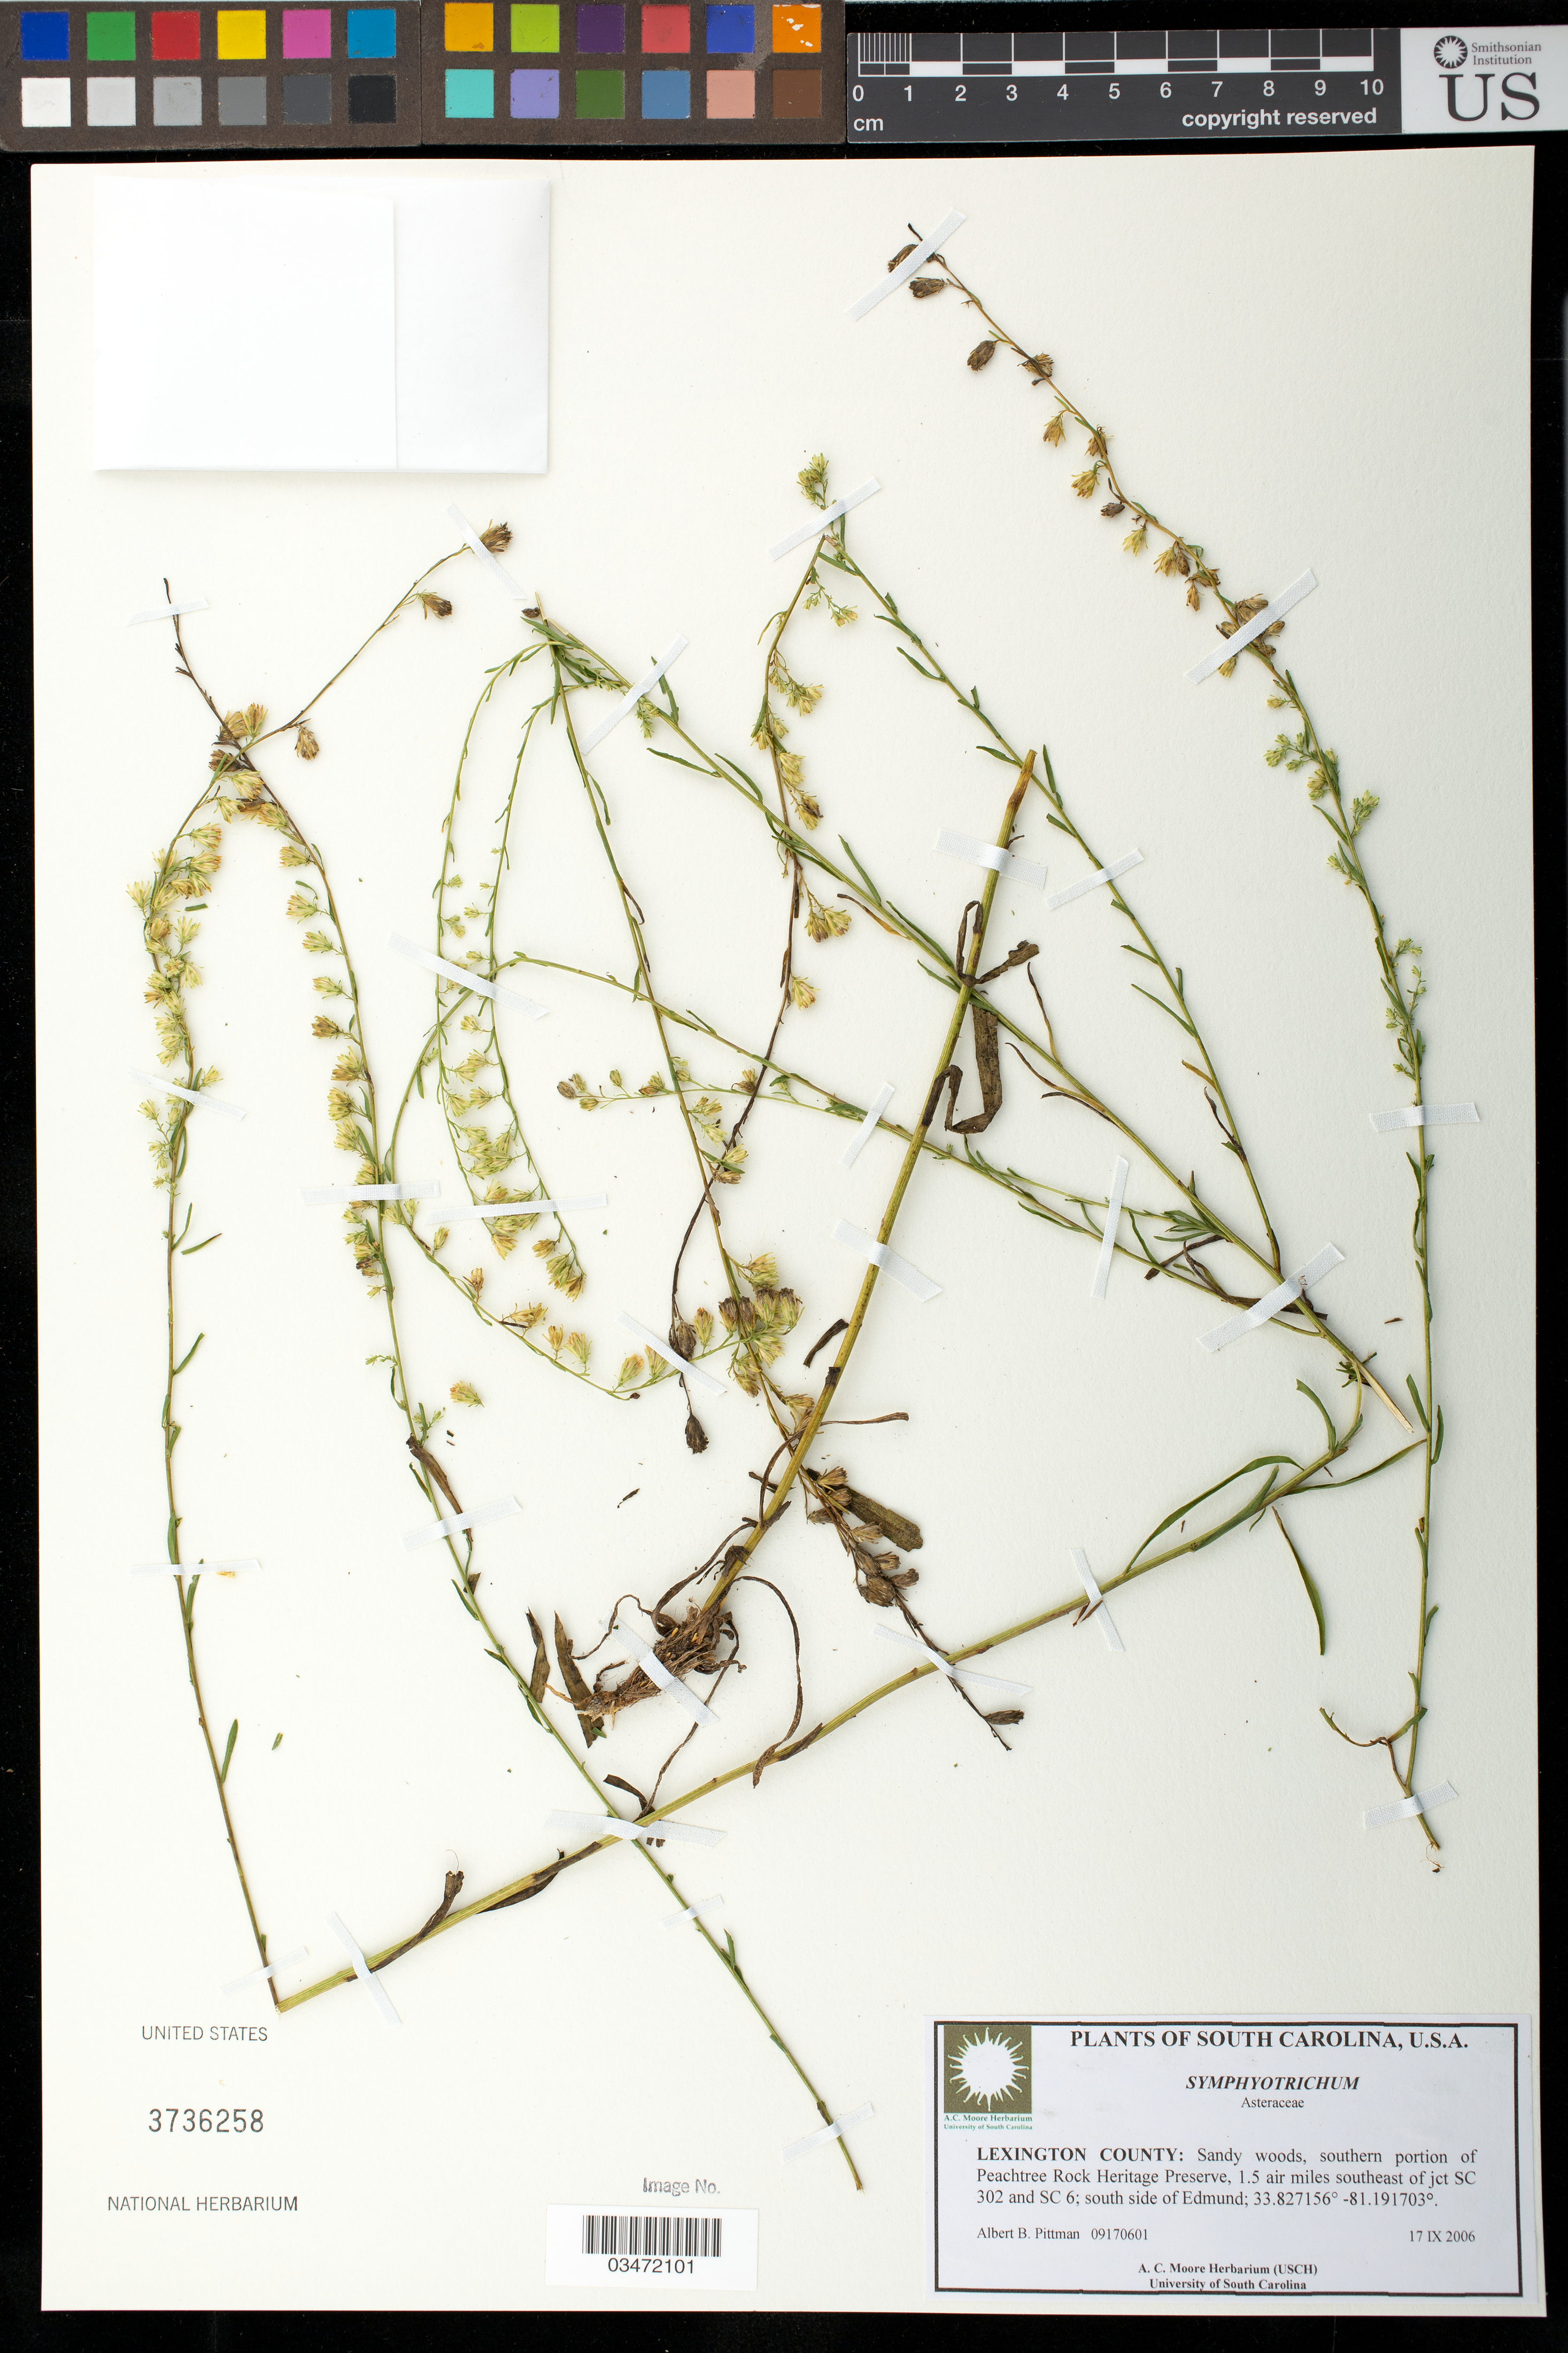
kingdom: Plantae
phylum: Tracheophyta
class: Magnoliopsida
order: Asterales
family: Asteraceae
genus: Symphyotrichum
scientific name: Symphyotrichum sp.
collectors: A. B. Pittman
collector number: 9170601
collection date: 2006-09-17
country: United States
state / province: South Carolina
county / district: Lexington County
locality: Peachree Rock Heritage Preserve, southern portion;1.5 air miles SE of jet SC 302 and SC 6; south side of Edmund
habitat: Sandy woods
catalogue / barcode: US 3736258